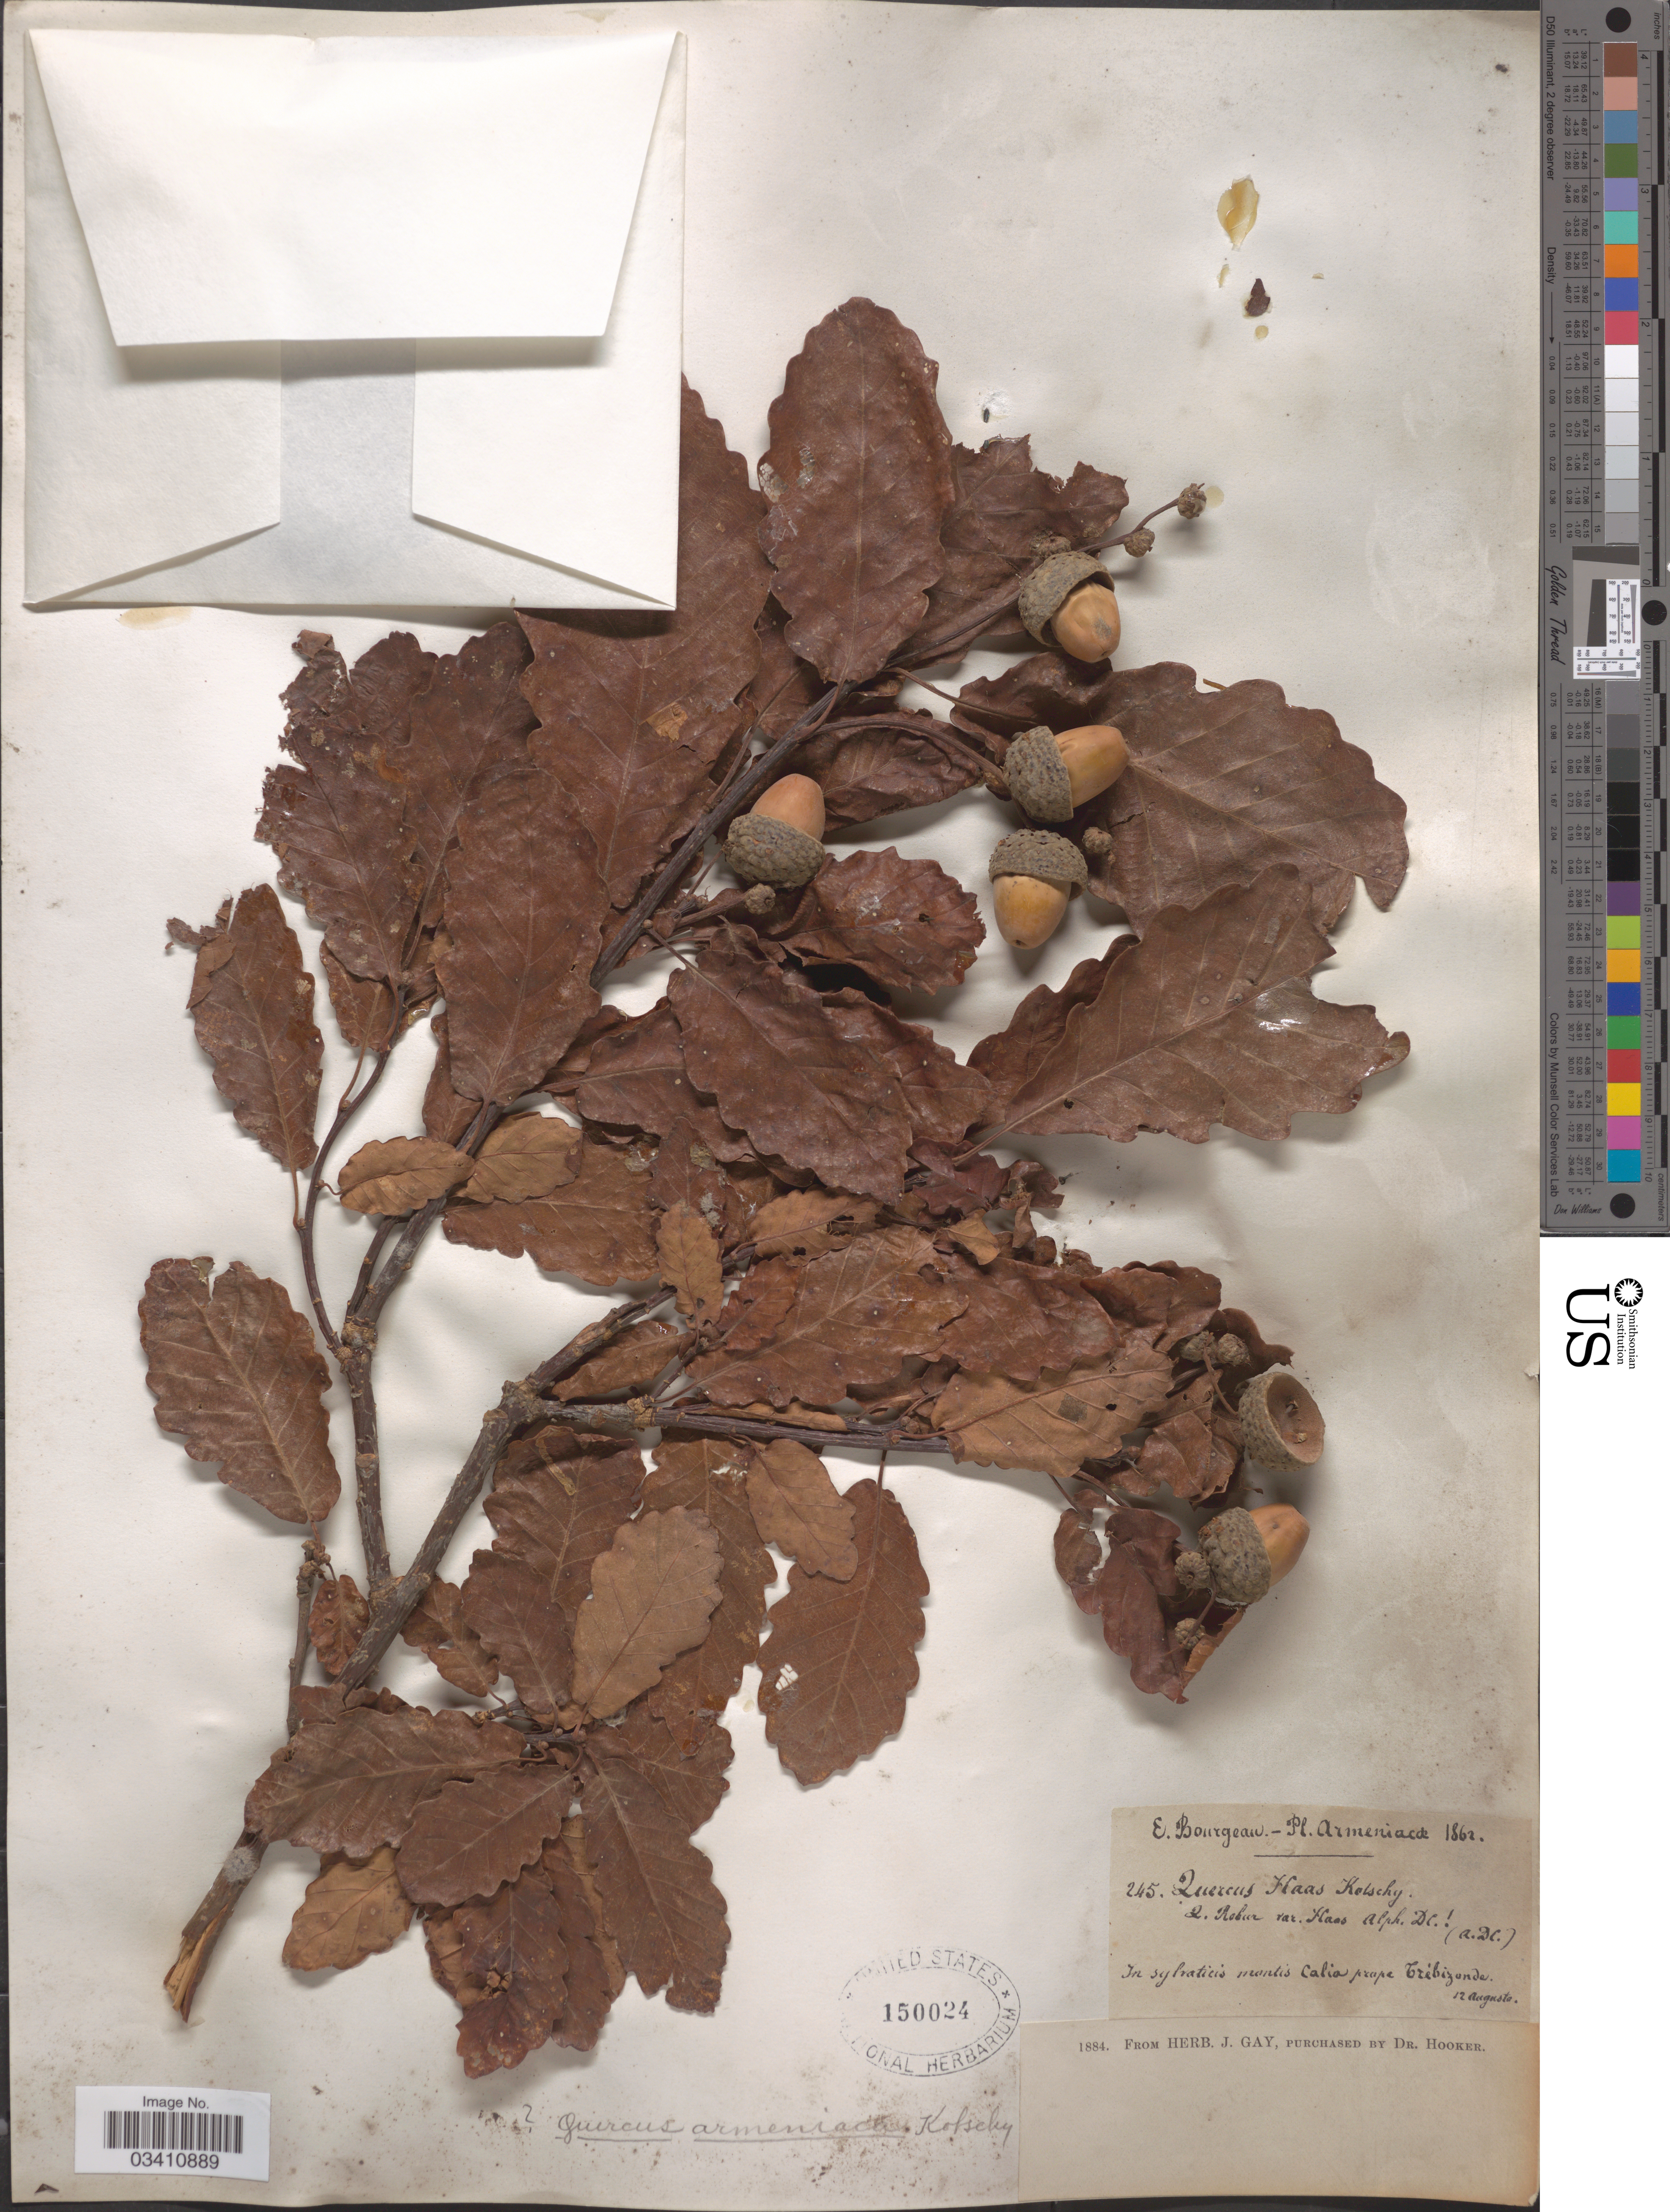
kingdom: Plantae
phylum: Tracheophyta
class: Magnoliopsida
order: Fagales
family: Fagaceae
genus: Quercus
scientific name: Quercus armeniaca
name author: Kotschy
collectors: E. Bourgeau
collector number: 245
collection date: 1862-08-12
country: Armenia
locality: In sylvaticis mantis Calia prope Trébizonde.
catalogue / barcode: US 150024